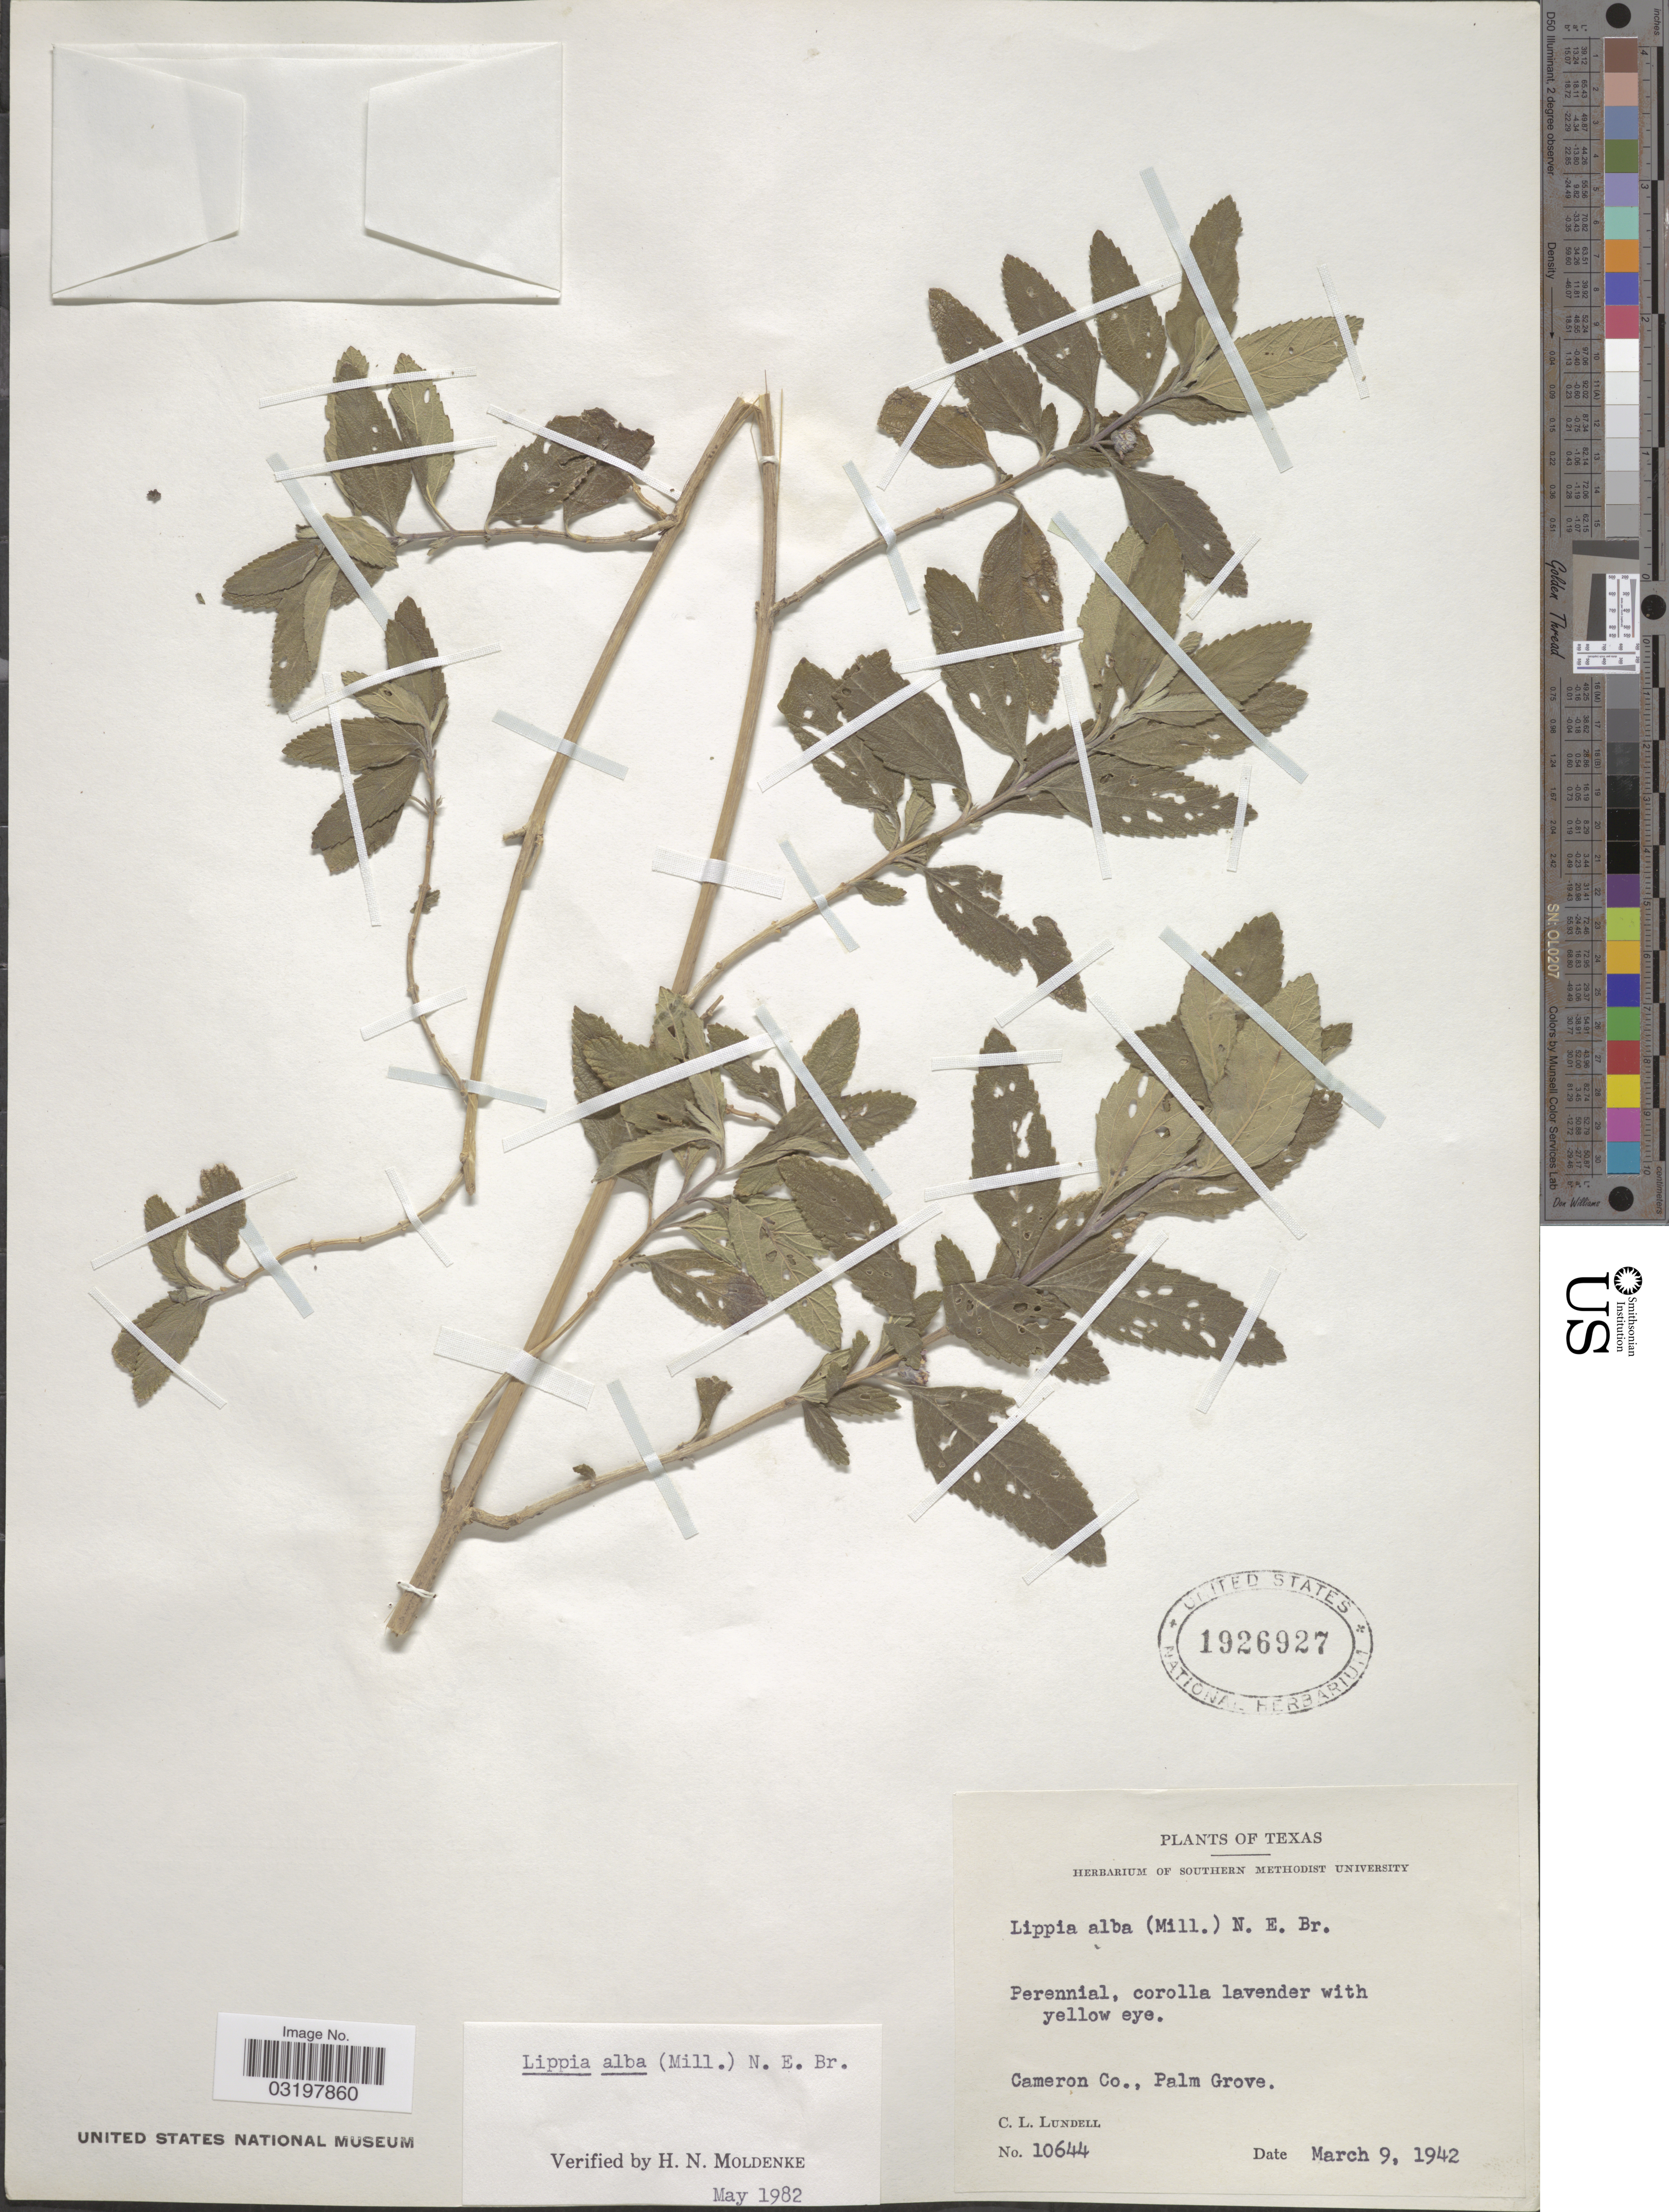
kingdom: Plantae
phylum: Tracheophyta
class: Magnoliopsida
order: Lamiales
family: Verbenaceae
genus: Lippia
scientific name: Lippia alba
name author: (Mill.) N.E. Br. ex Britton & P. Wilson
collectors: C. L. Lundell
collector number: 10644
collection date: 1942-03-09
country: United States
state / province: Texas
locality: Cameron Co., Palm Grove.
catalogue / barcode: US 1926927